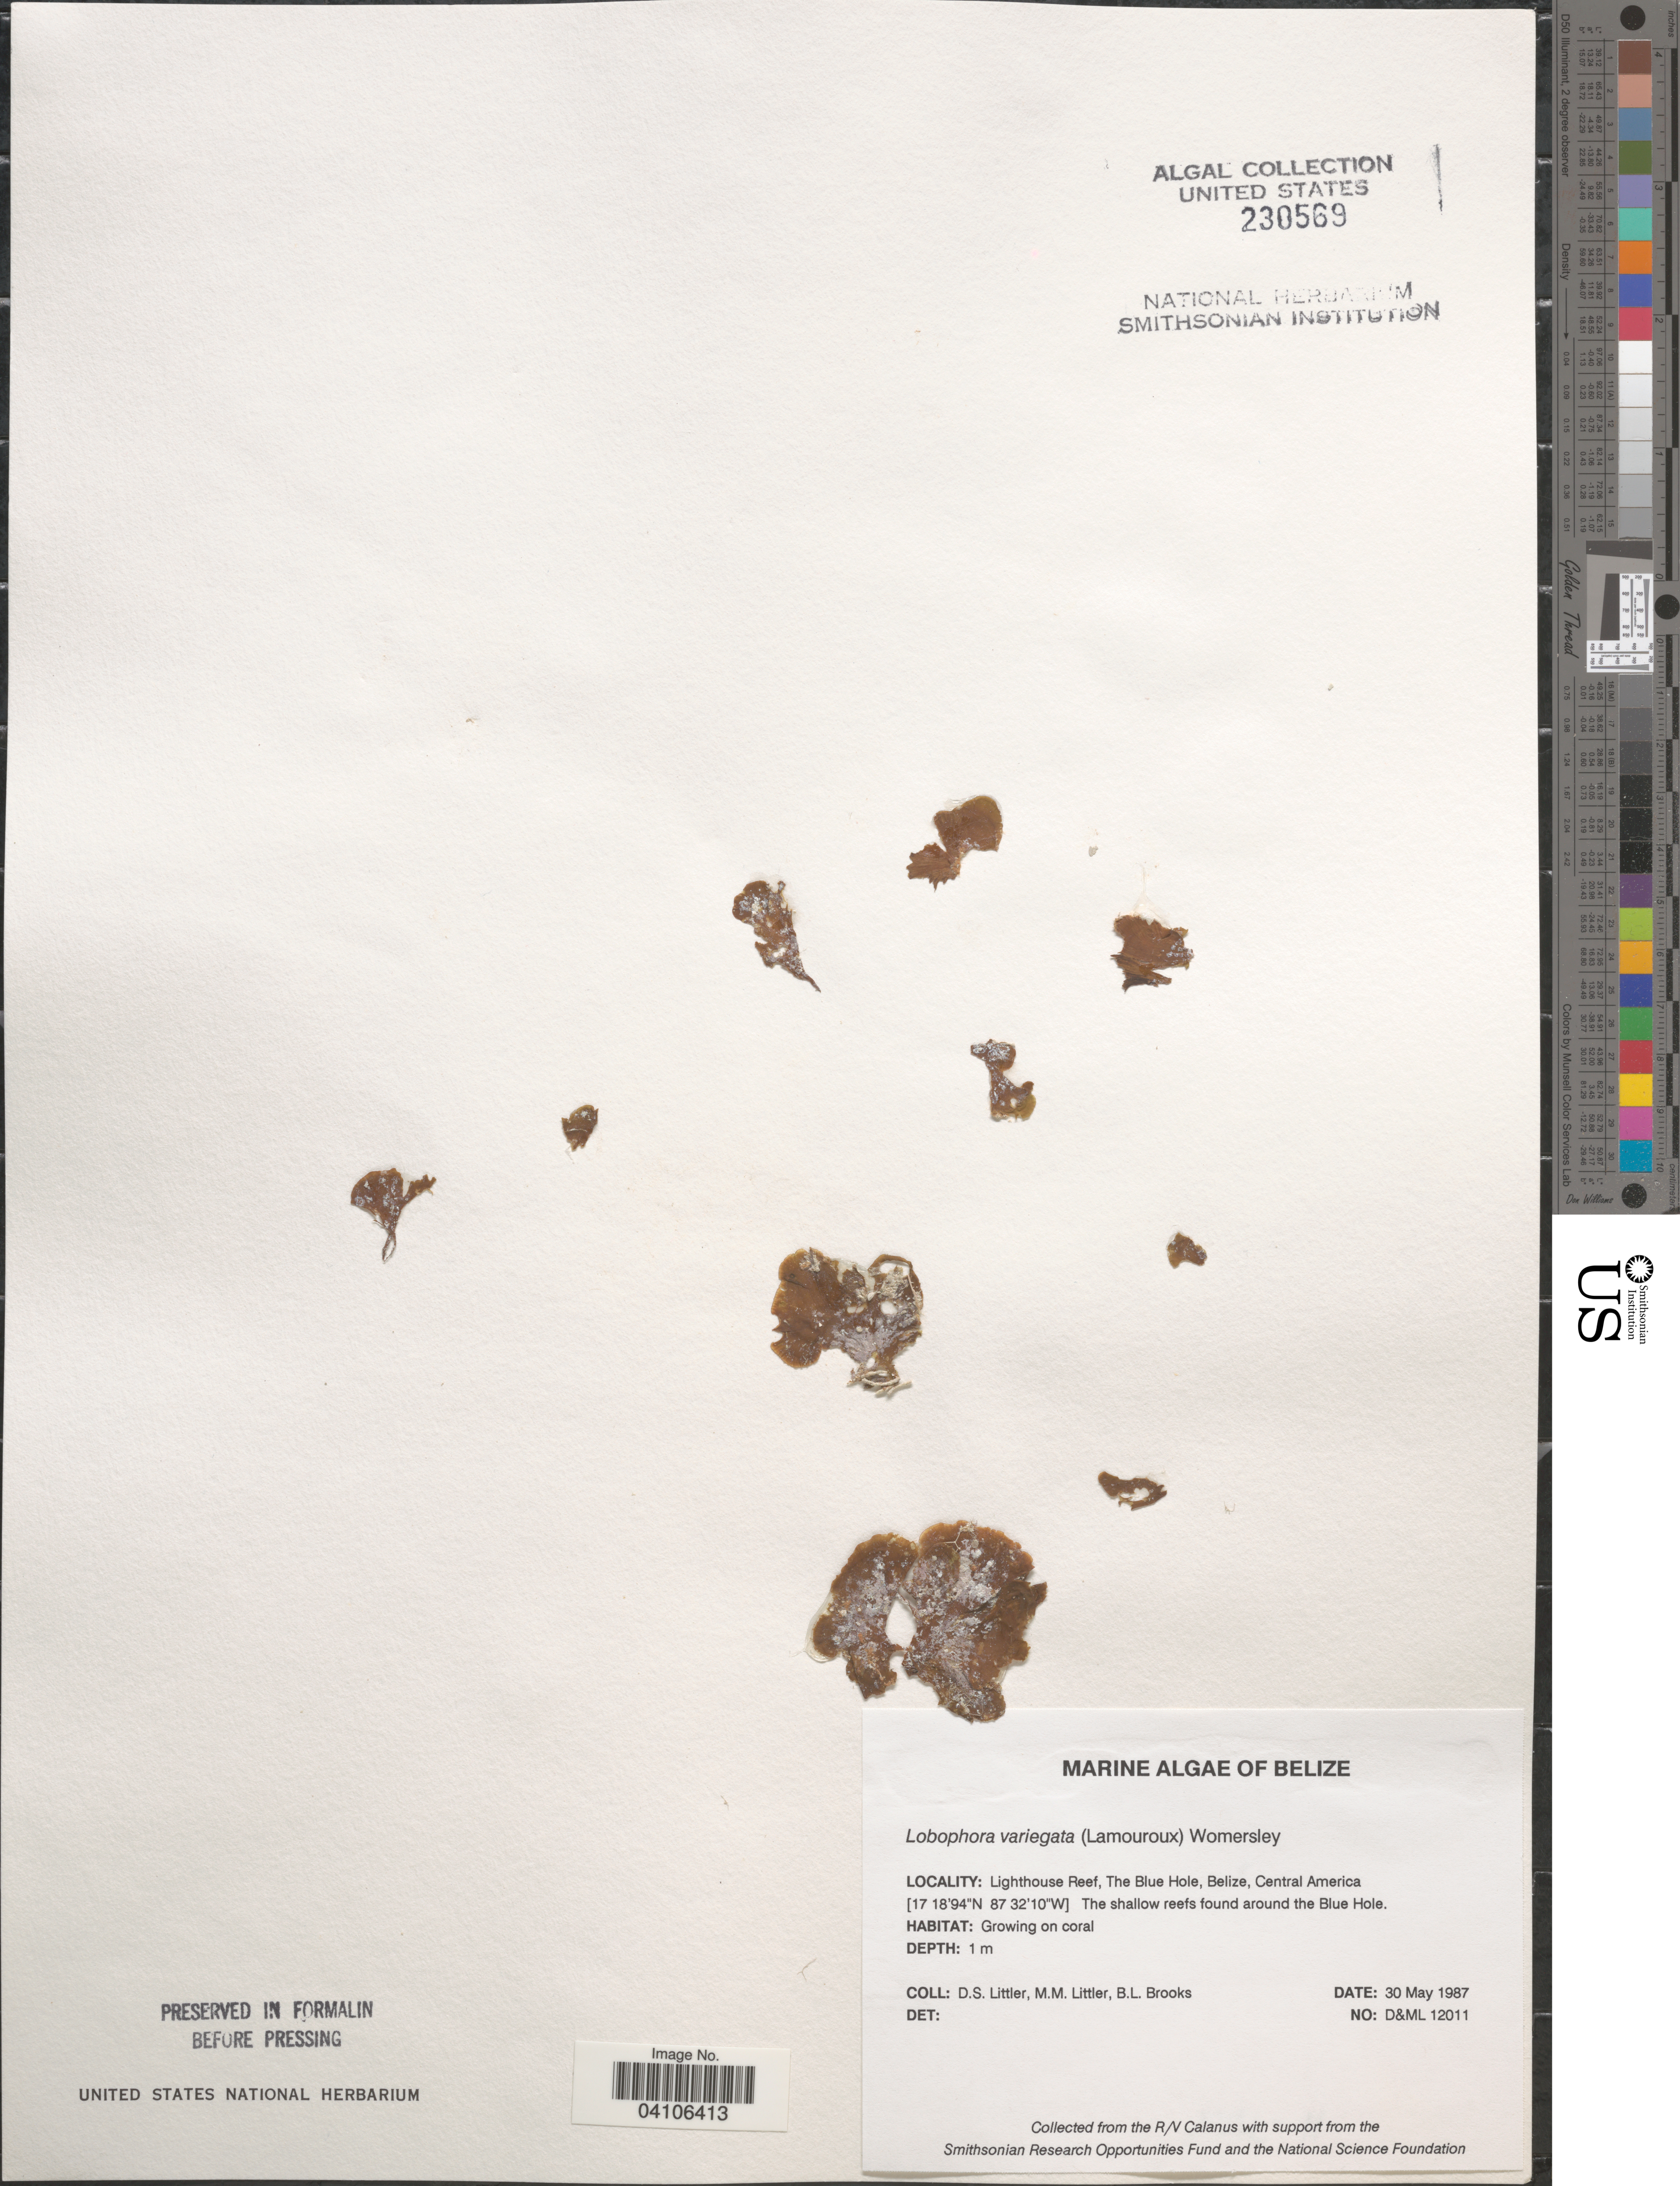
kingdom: Chromista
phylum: Ochrophyta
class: Phaeophyceae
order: Dictyotales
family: Dictyotaceae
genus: Lobophora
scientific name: Lobophora variegata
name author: (J.V.Lamouroux) Womersley & E.C. Oliveira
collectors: D. S. Littler & B. Brooks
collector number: D&ML12011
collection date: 1987-05-30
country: Belize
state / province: Belize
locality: Lighthouse Reef, The Blue Hole. The shallow reefs found around the Blue Hole.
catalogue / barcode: US 230569